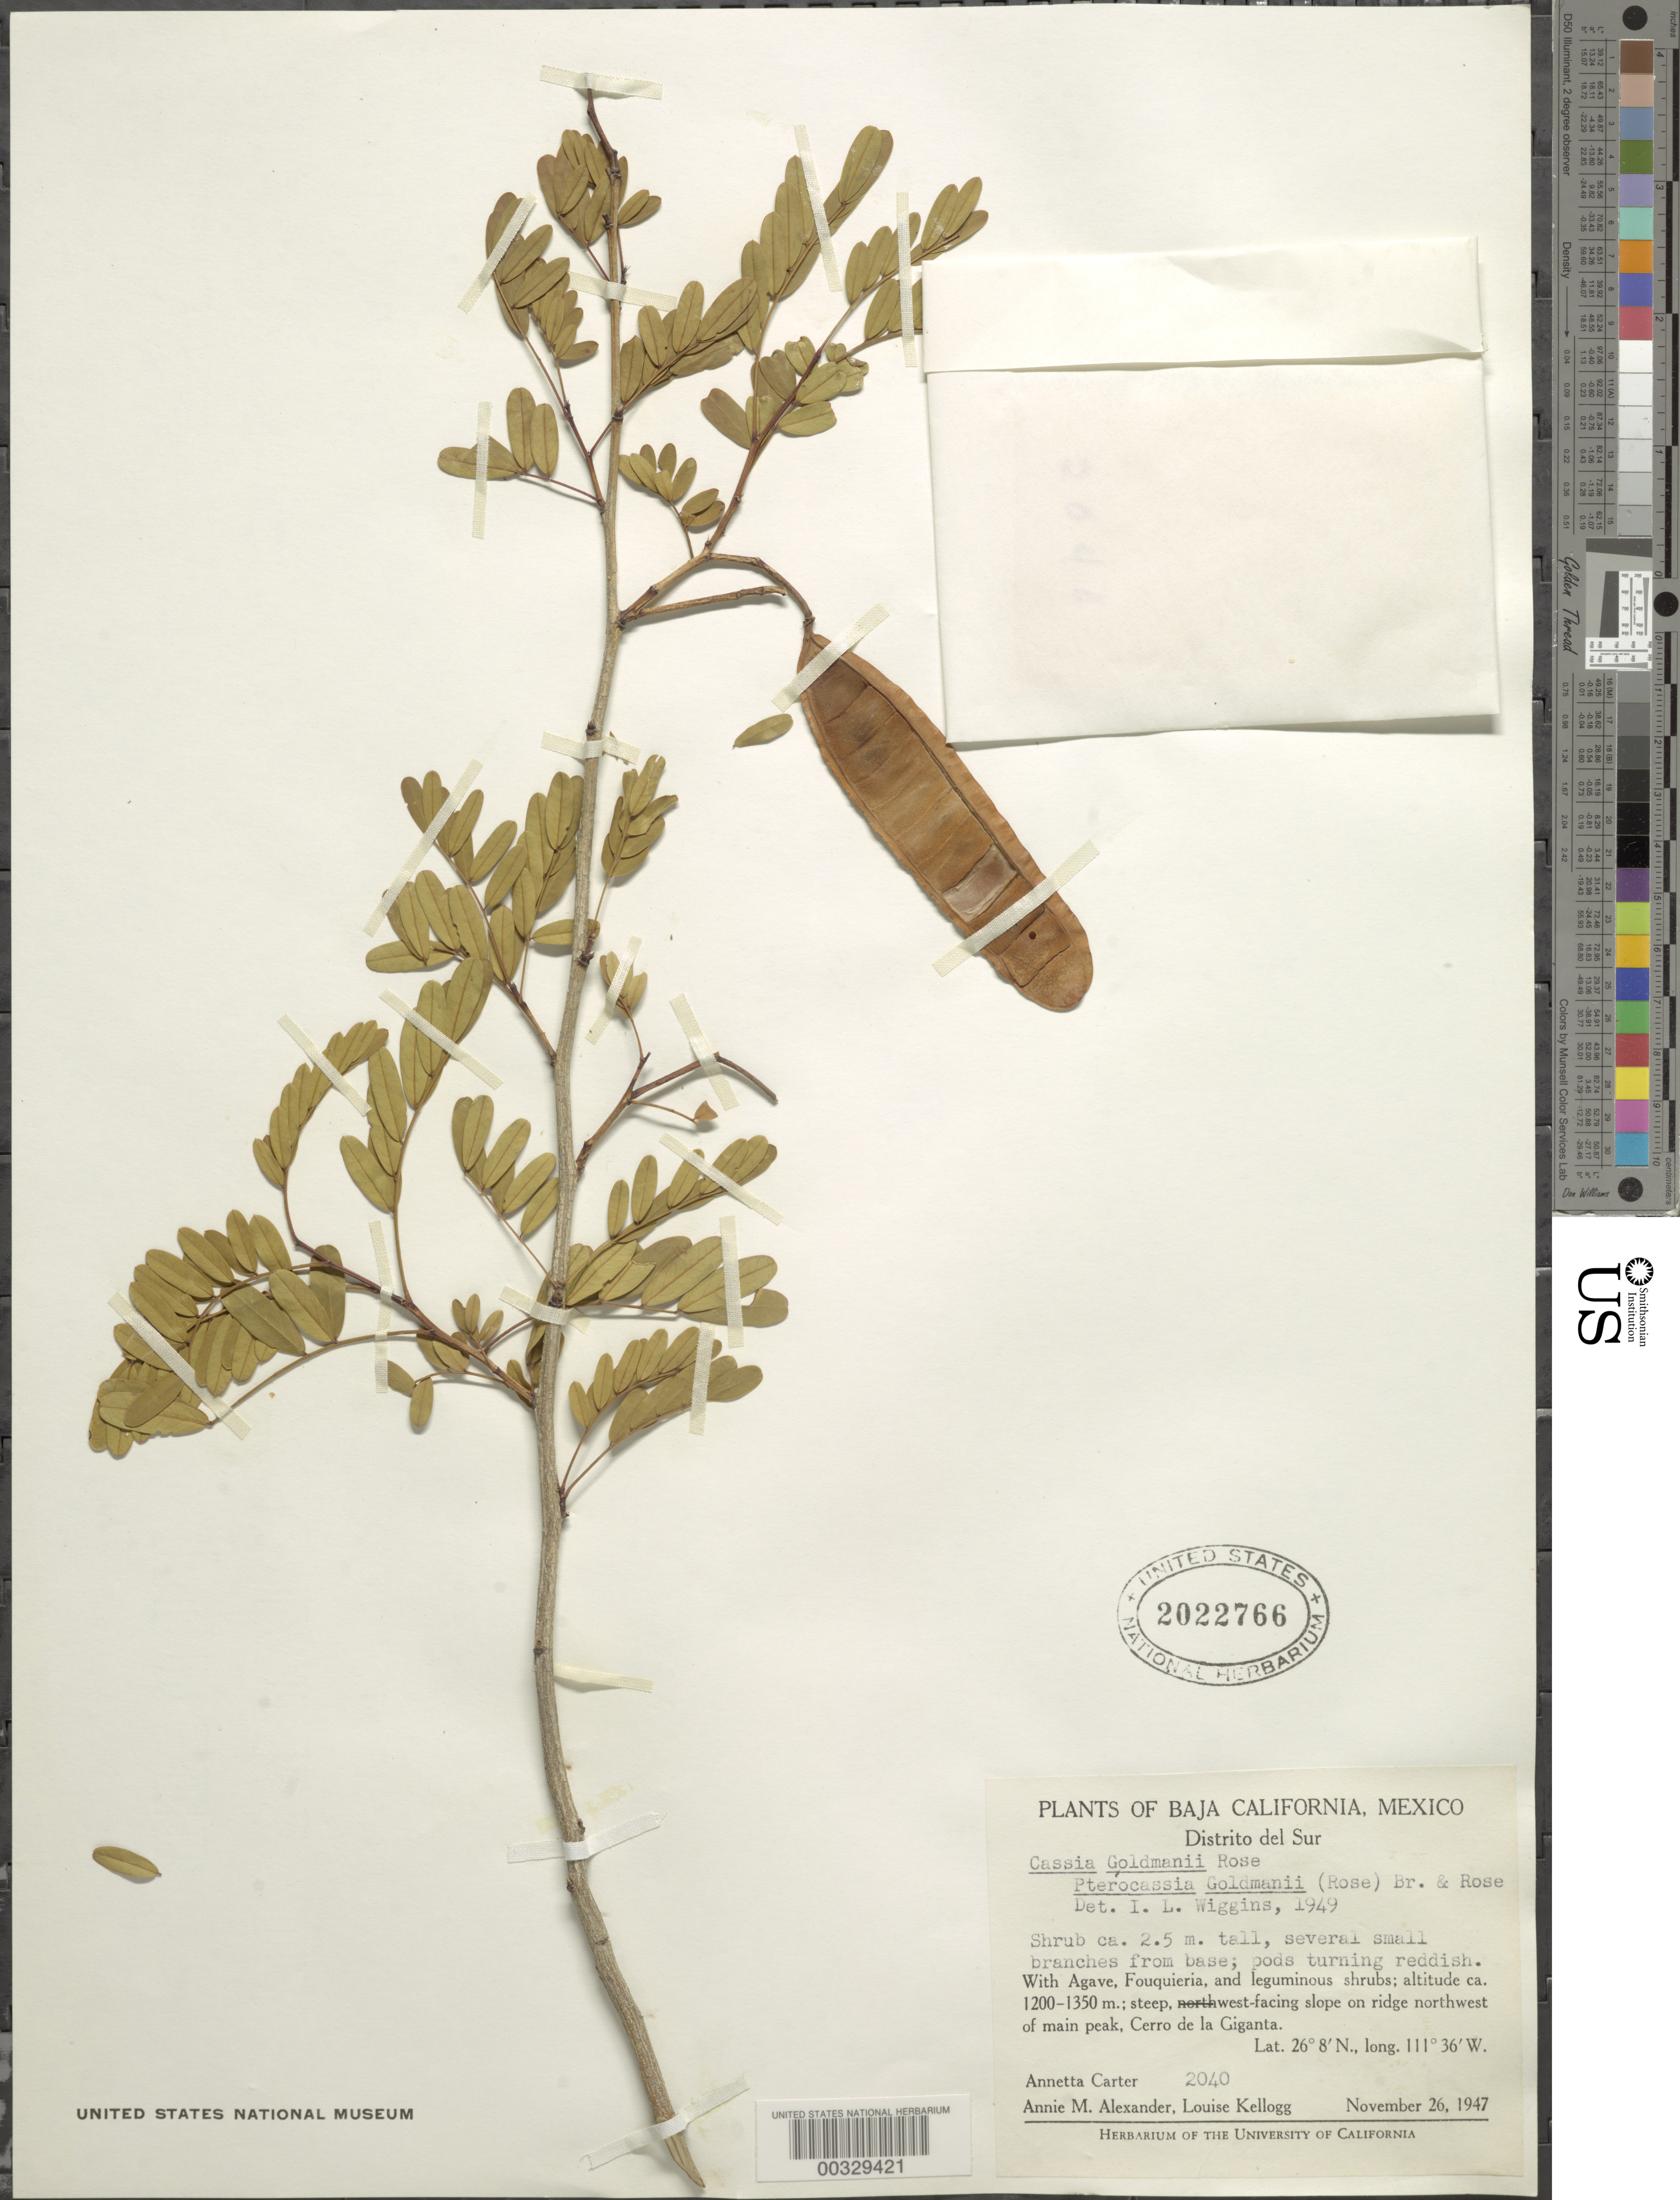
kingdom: Plantae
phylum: Tracheophyta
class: Magnoliopsida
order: Fabales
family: Fabaceae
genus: Senna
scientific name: Senna polyantha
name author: (Coll) H.S. Irwin & Barneby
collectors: A. M. Carter, A. M. Alexander & L. Kellogg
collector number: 2040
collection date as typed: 26 Nov 1947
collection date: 1947-11-26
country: Mexico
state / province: Baja California Sur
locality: On ridge NW of main peak, Cerro de la Giganta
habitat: Steep w facing slope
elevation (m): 1200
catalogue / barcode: US 2022766